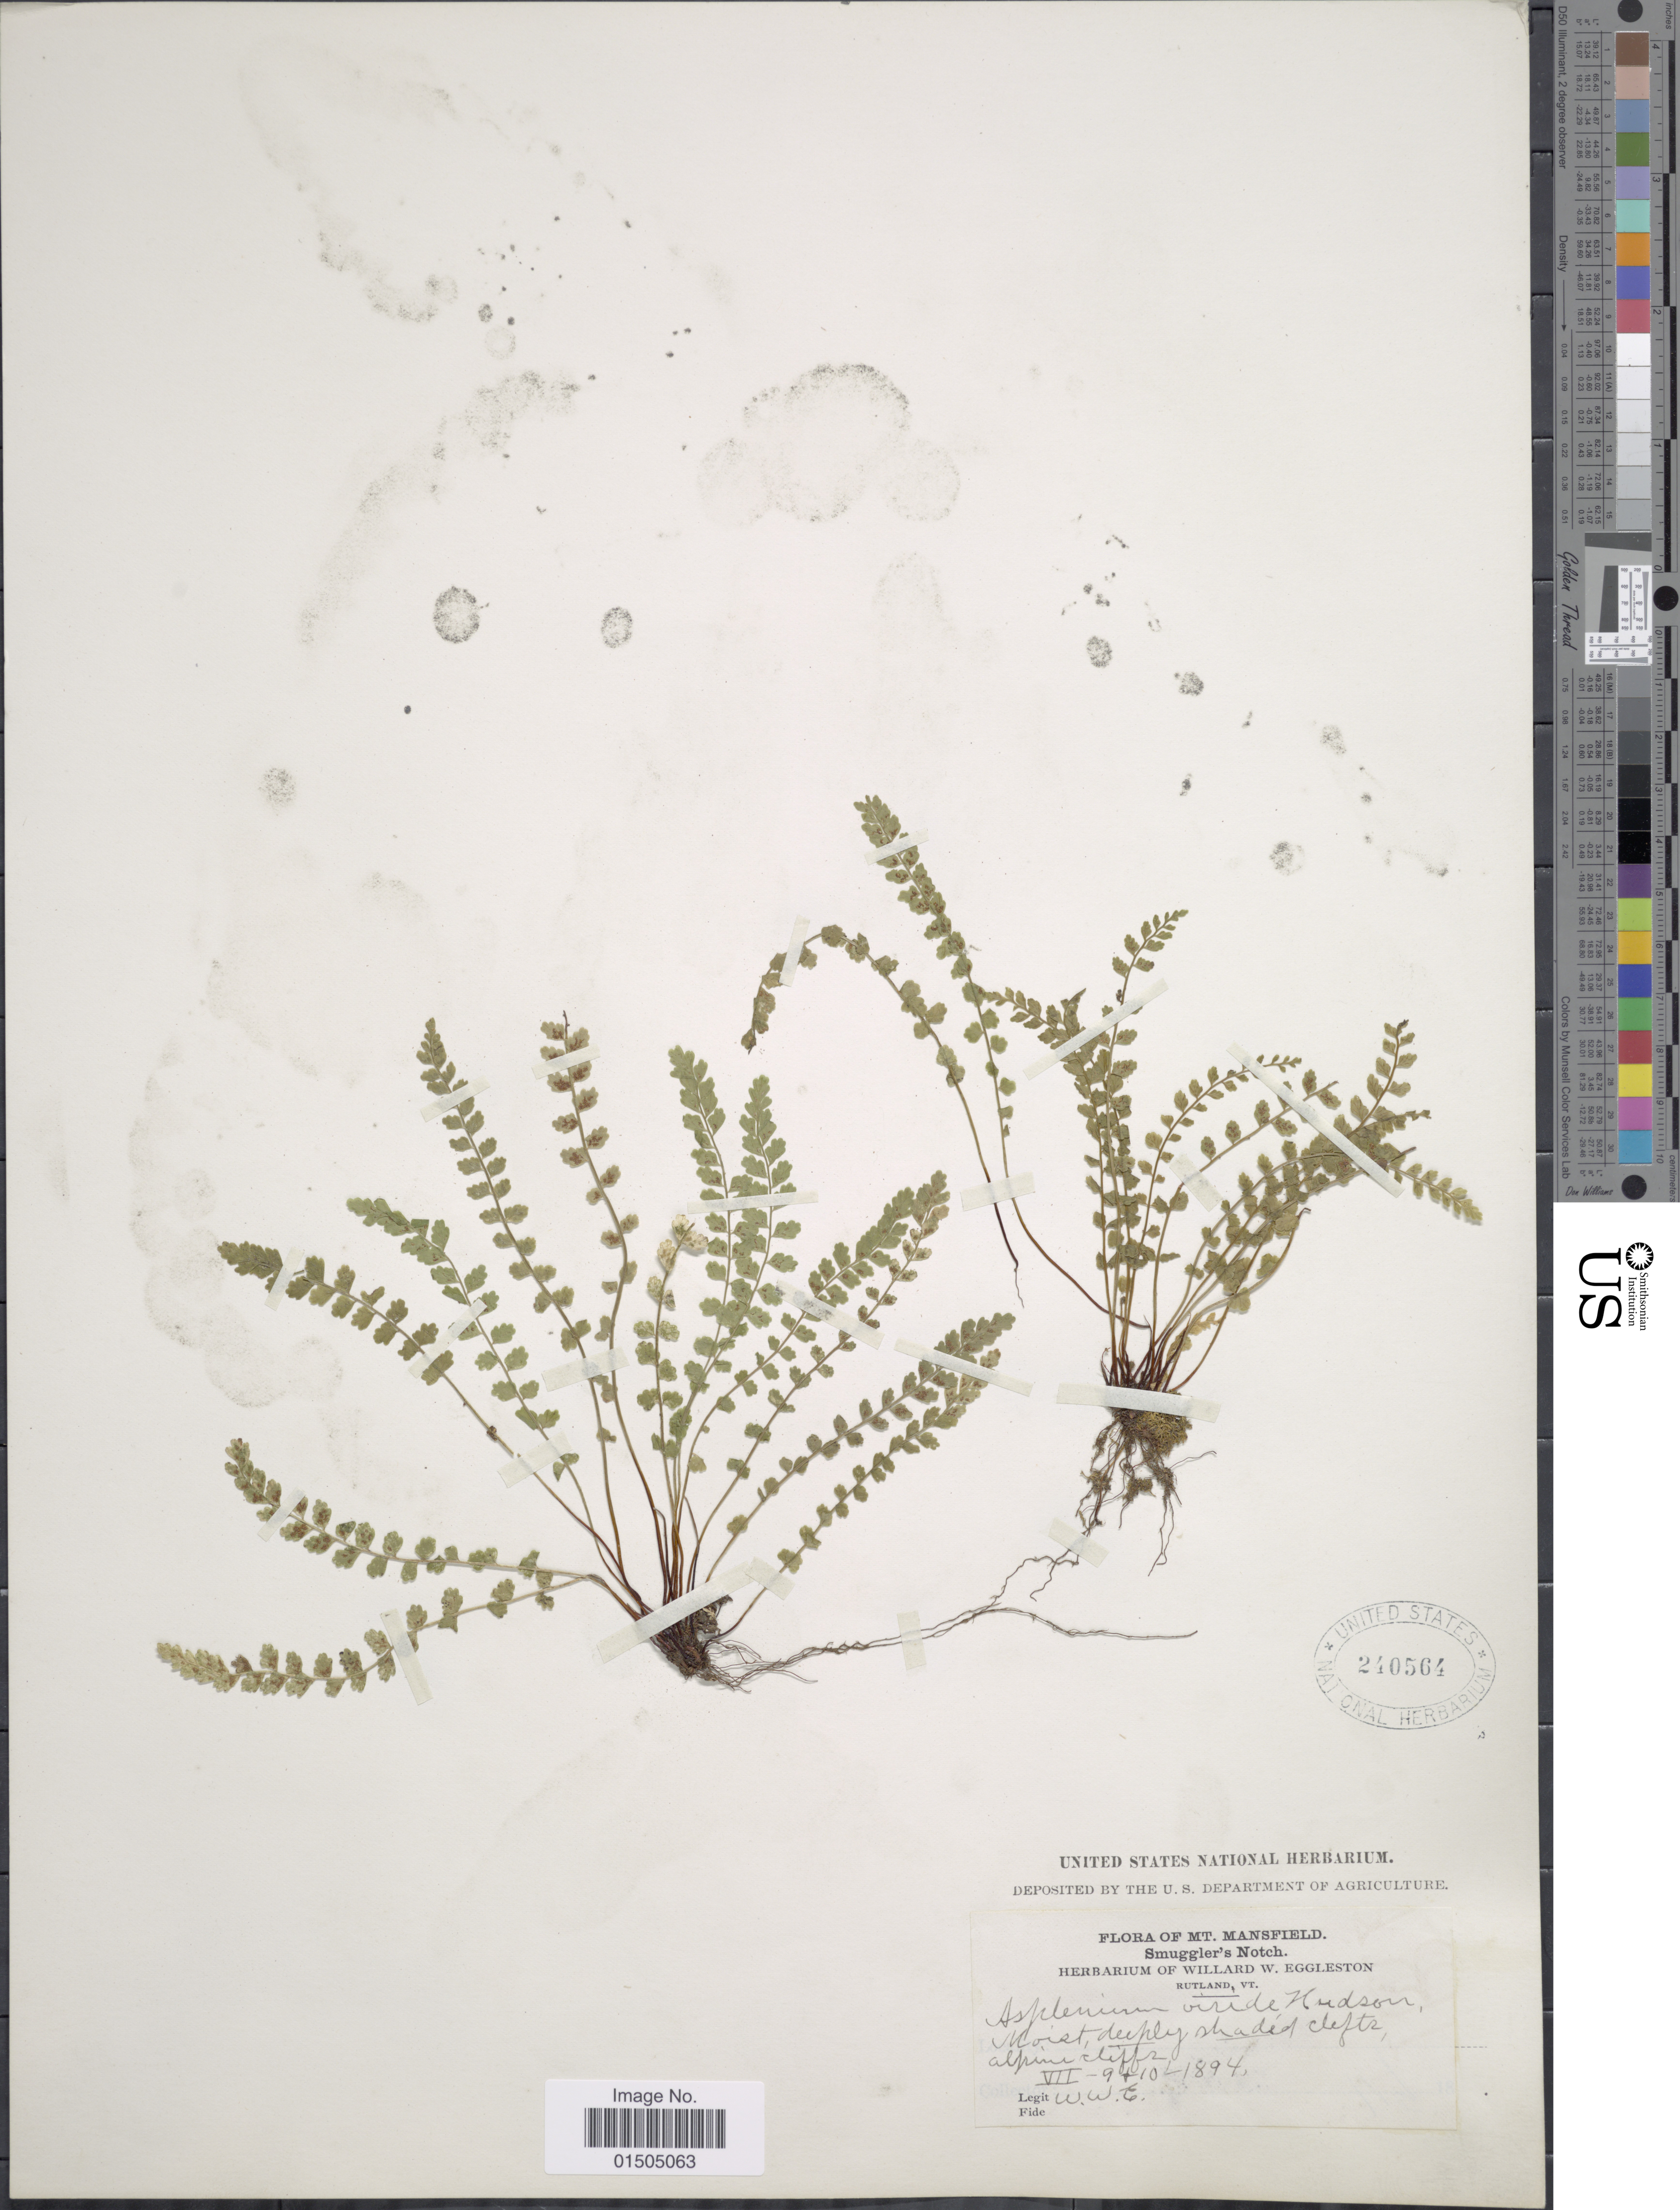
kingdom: Plantae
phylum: Tracheophyta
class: Polypodiopsida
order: Polypodiales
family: Aspleniaceae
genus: Asplenium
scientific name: Asplenium trichomanes-ramosum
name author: L.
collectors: W. W. Eggleston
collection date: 1894-07-09/1894-07-10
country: United States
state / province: Vermont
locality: Mt. Mansfield. Smuggler's Notch. Moist, deeply shaded clefts, alpine cliffs.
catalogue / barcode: US 240564